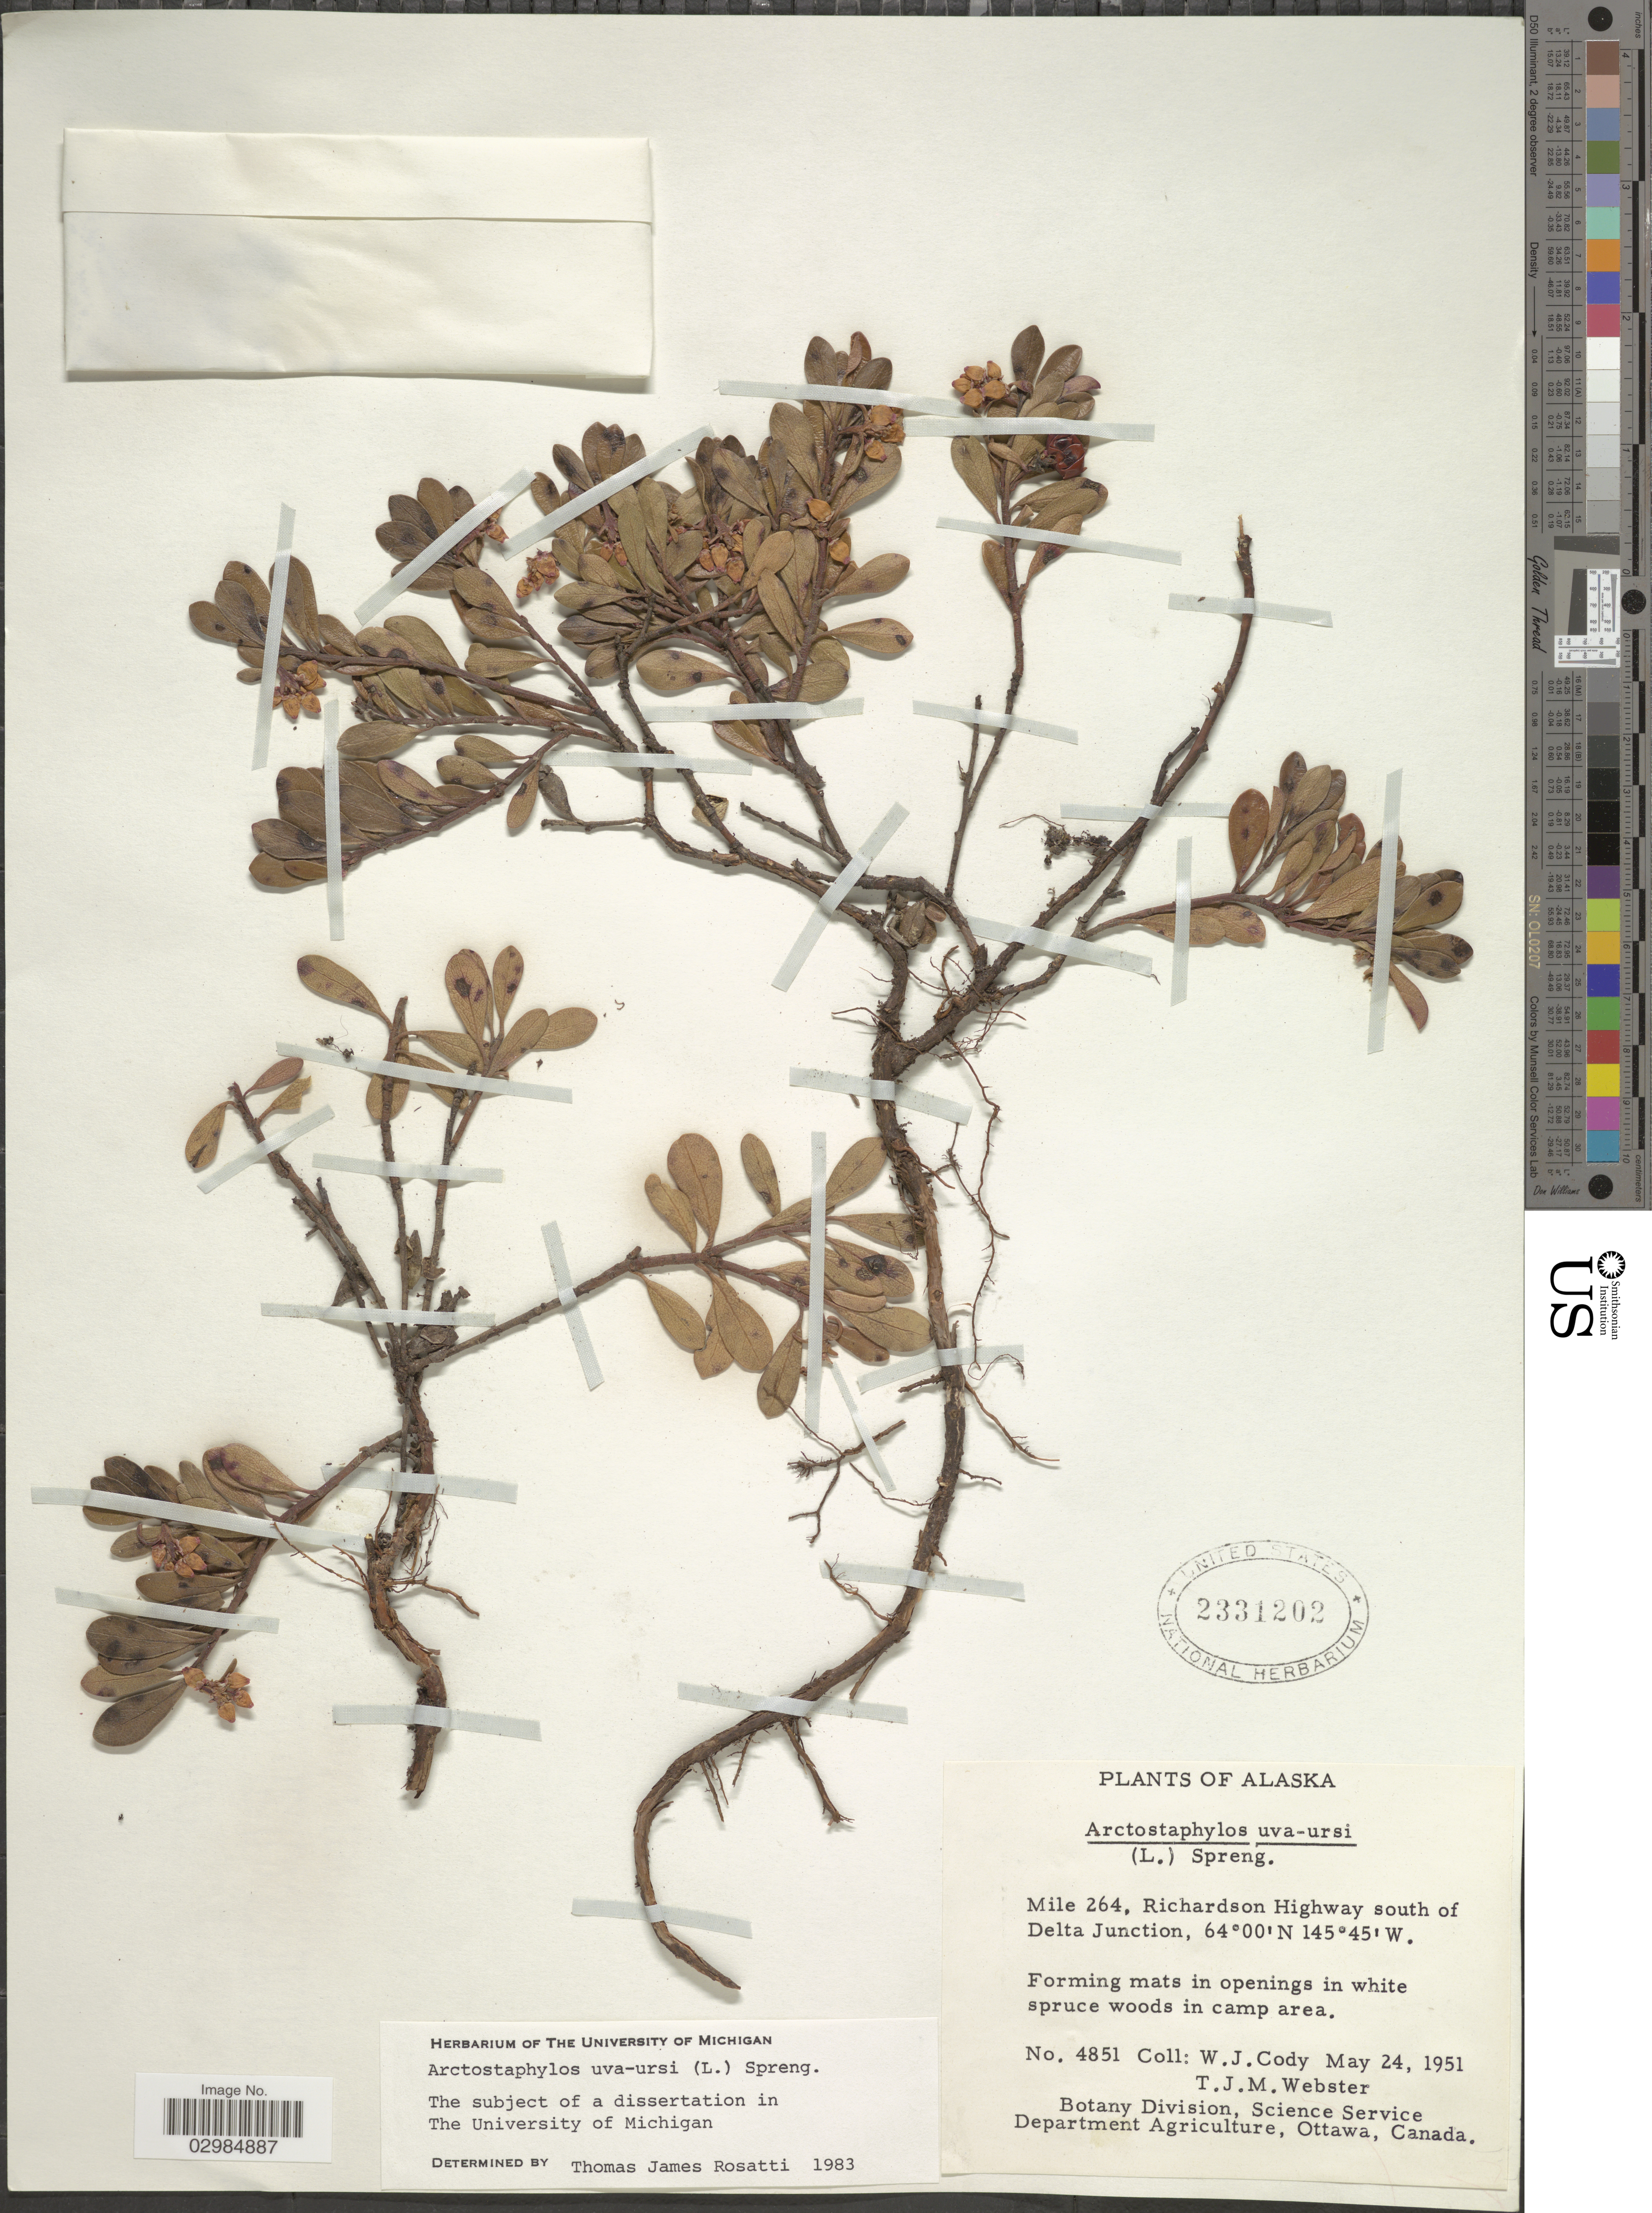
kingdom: Plantae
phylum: Tracheophyta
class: Magnoliopsida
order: Ericales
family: Ericaceae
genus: Arctostaphylos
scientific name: Arctostaphylos uva-ursi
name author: (L.) Spreng.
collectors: W. Cody & T. J. Webster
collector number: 4851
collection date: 1951-05-24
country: United States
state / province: Alaska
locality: Mile 264, Richardson Highway south of Delta Junction.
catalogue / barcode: US 2331202